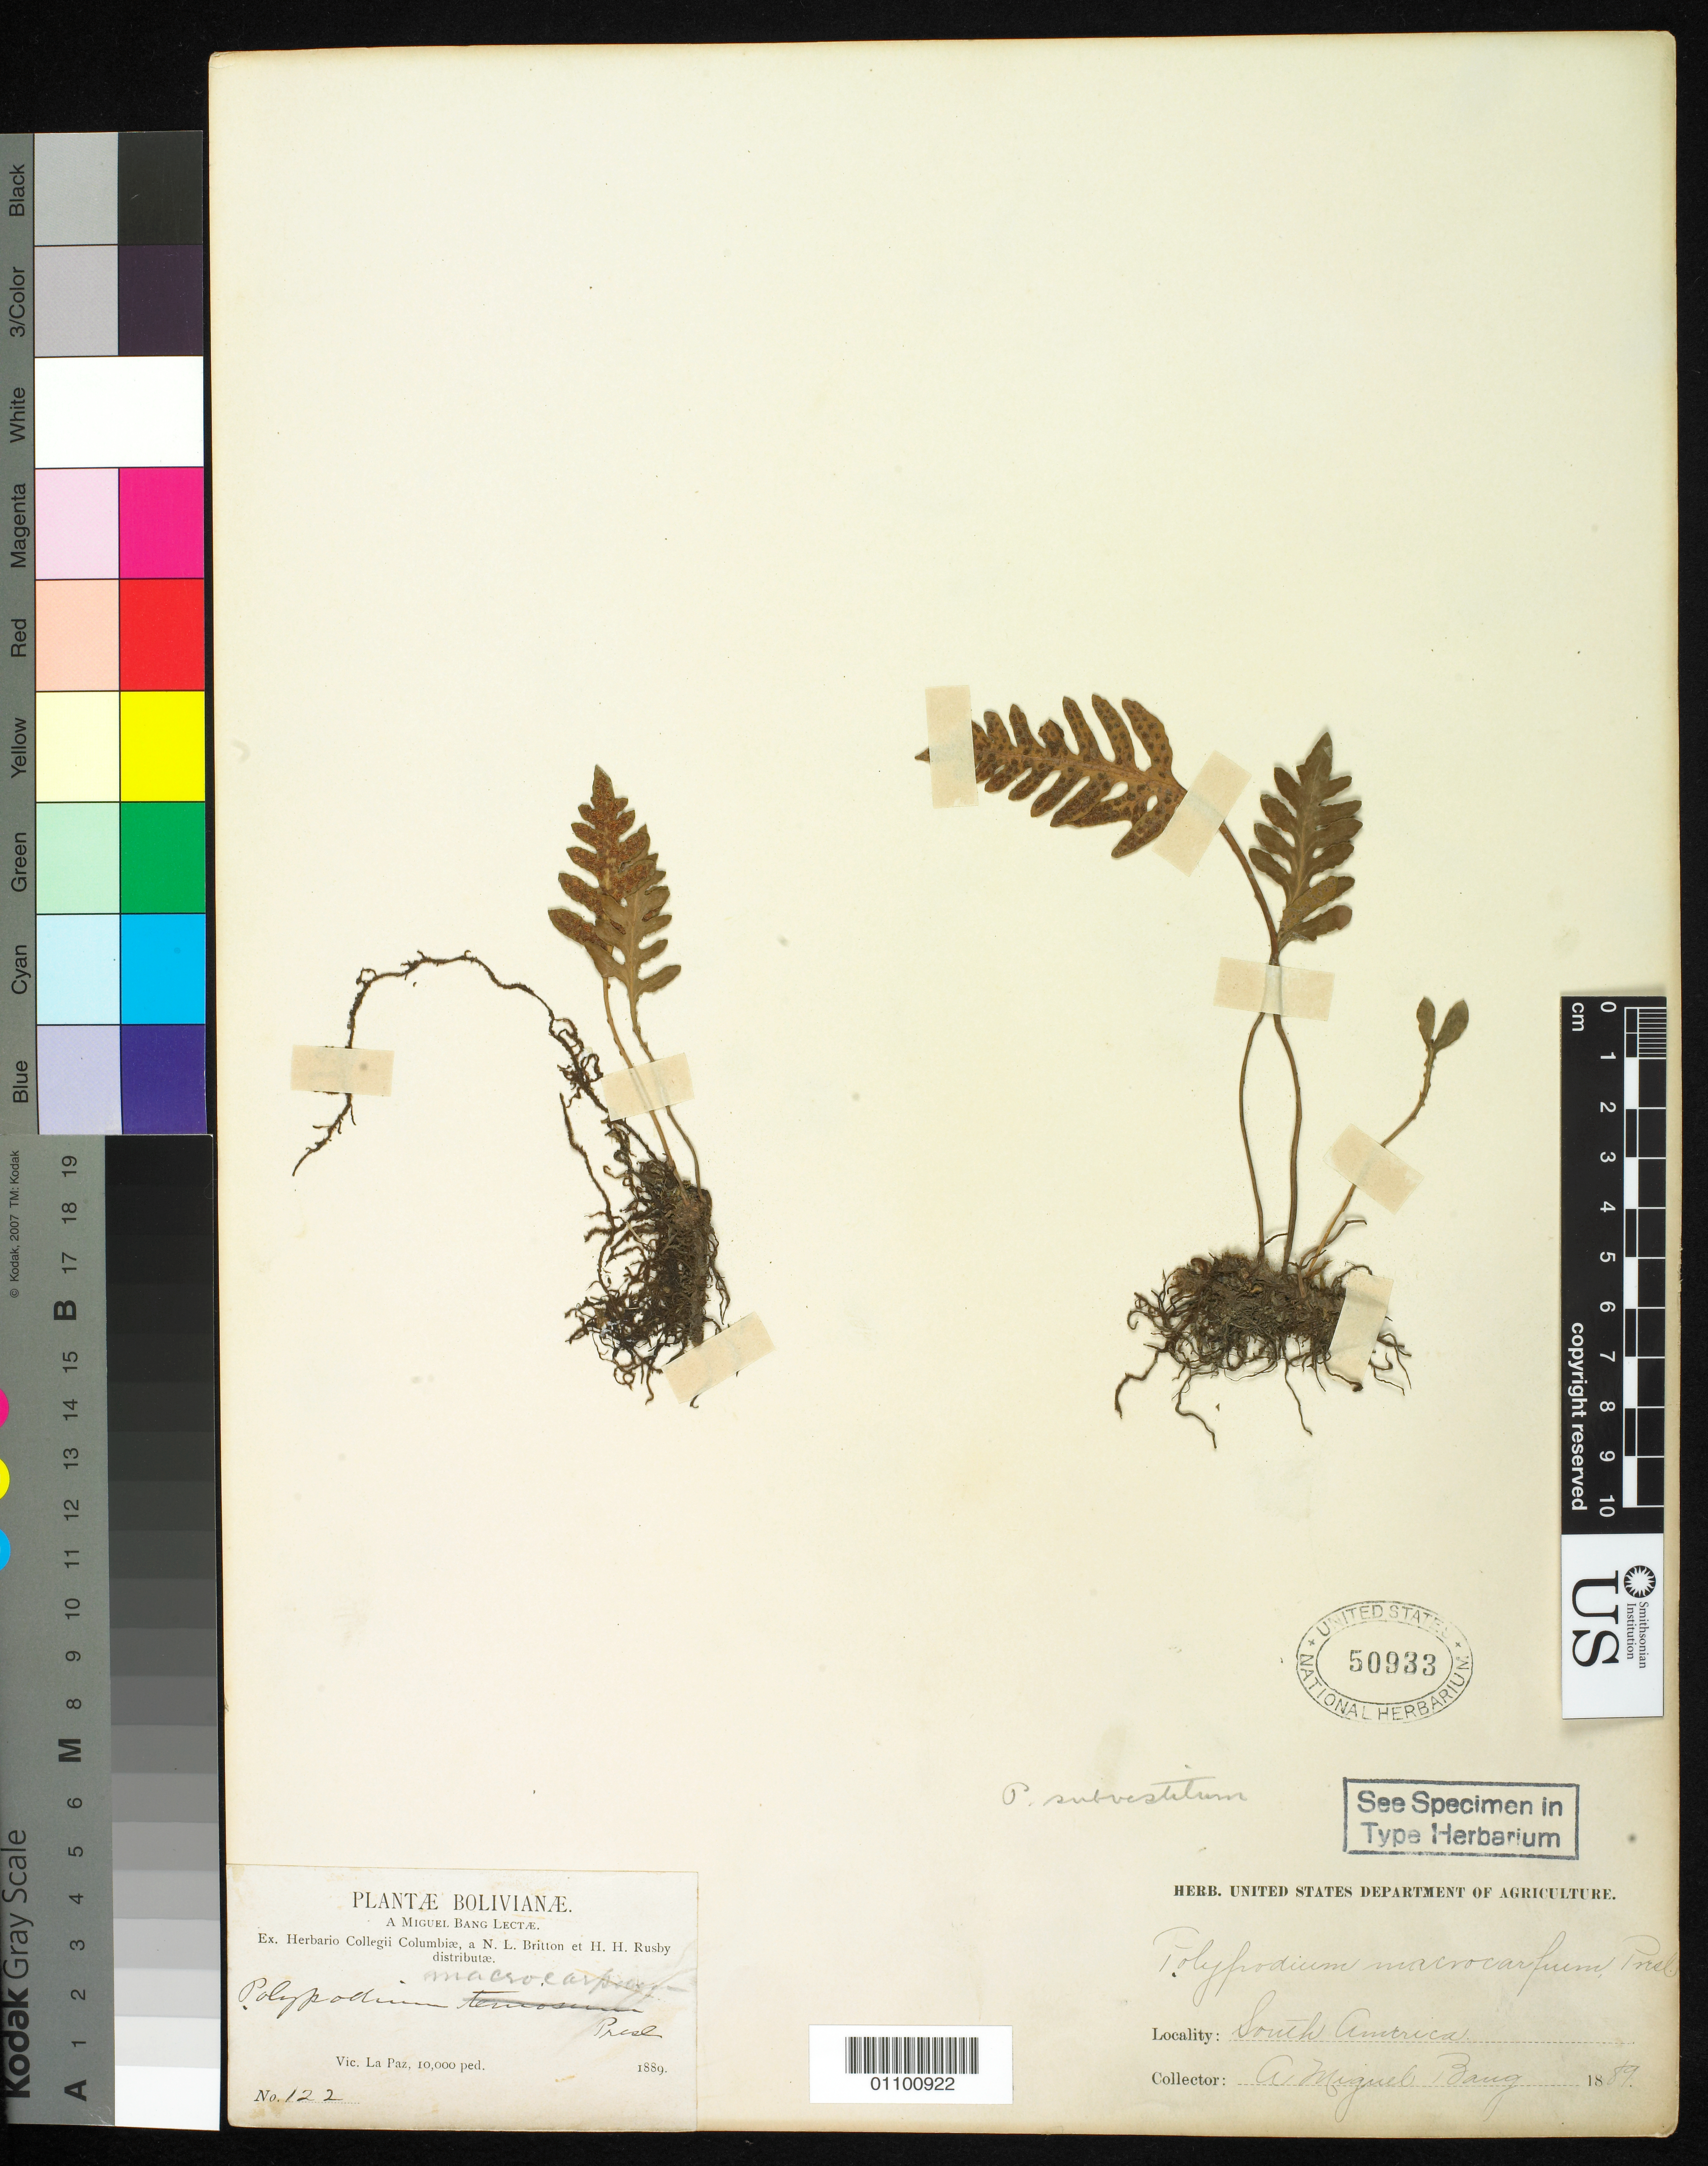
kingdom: Plantae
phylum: Tracheophyta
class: Polypodiopsida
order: Polypodiales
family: Polypodiaceae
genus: Polypodium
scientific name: Polypodium subvestitum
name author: Maxon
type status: Isotype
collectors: M. Bang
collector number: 122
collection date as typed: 1889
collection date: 1889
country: Bolivia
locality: Vic. La Paz.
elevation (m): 3048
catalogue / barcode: US 50933